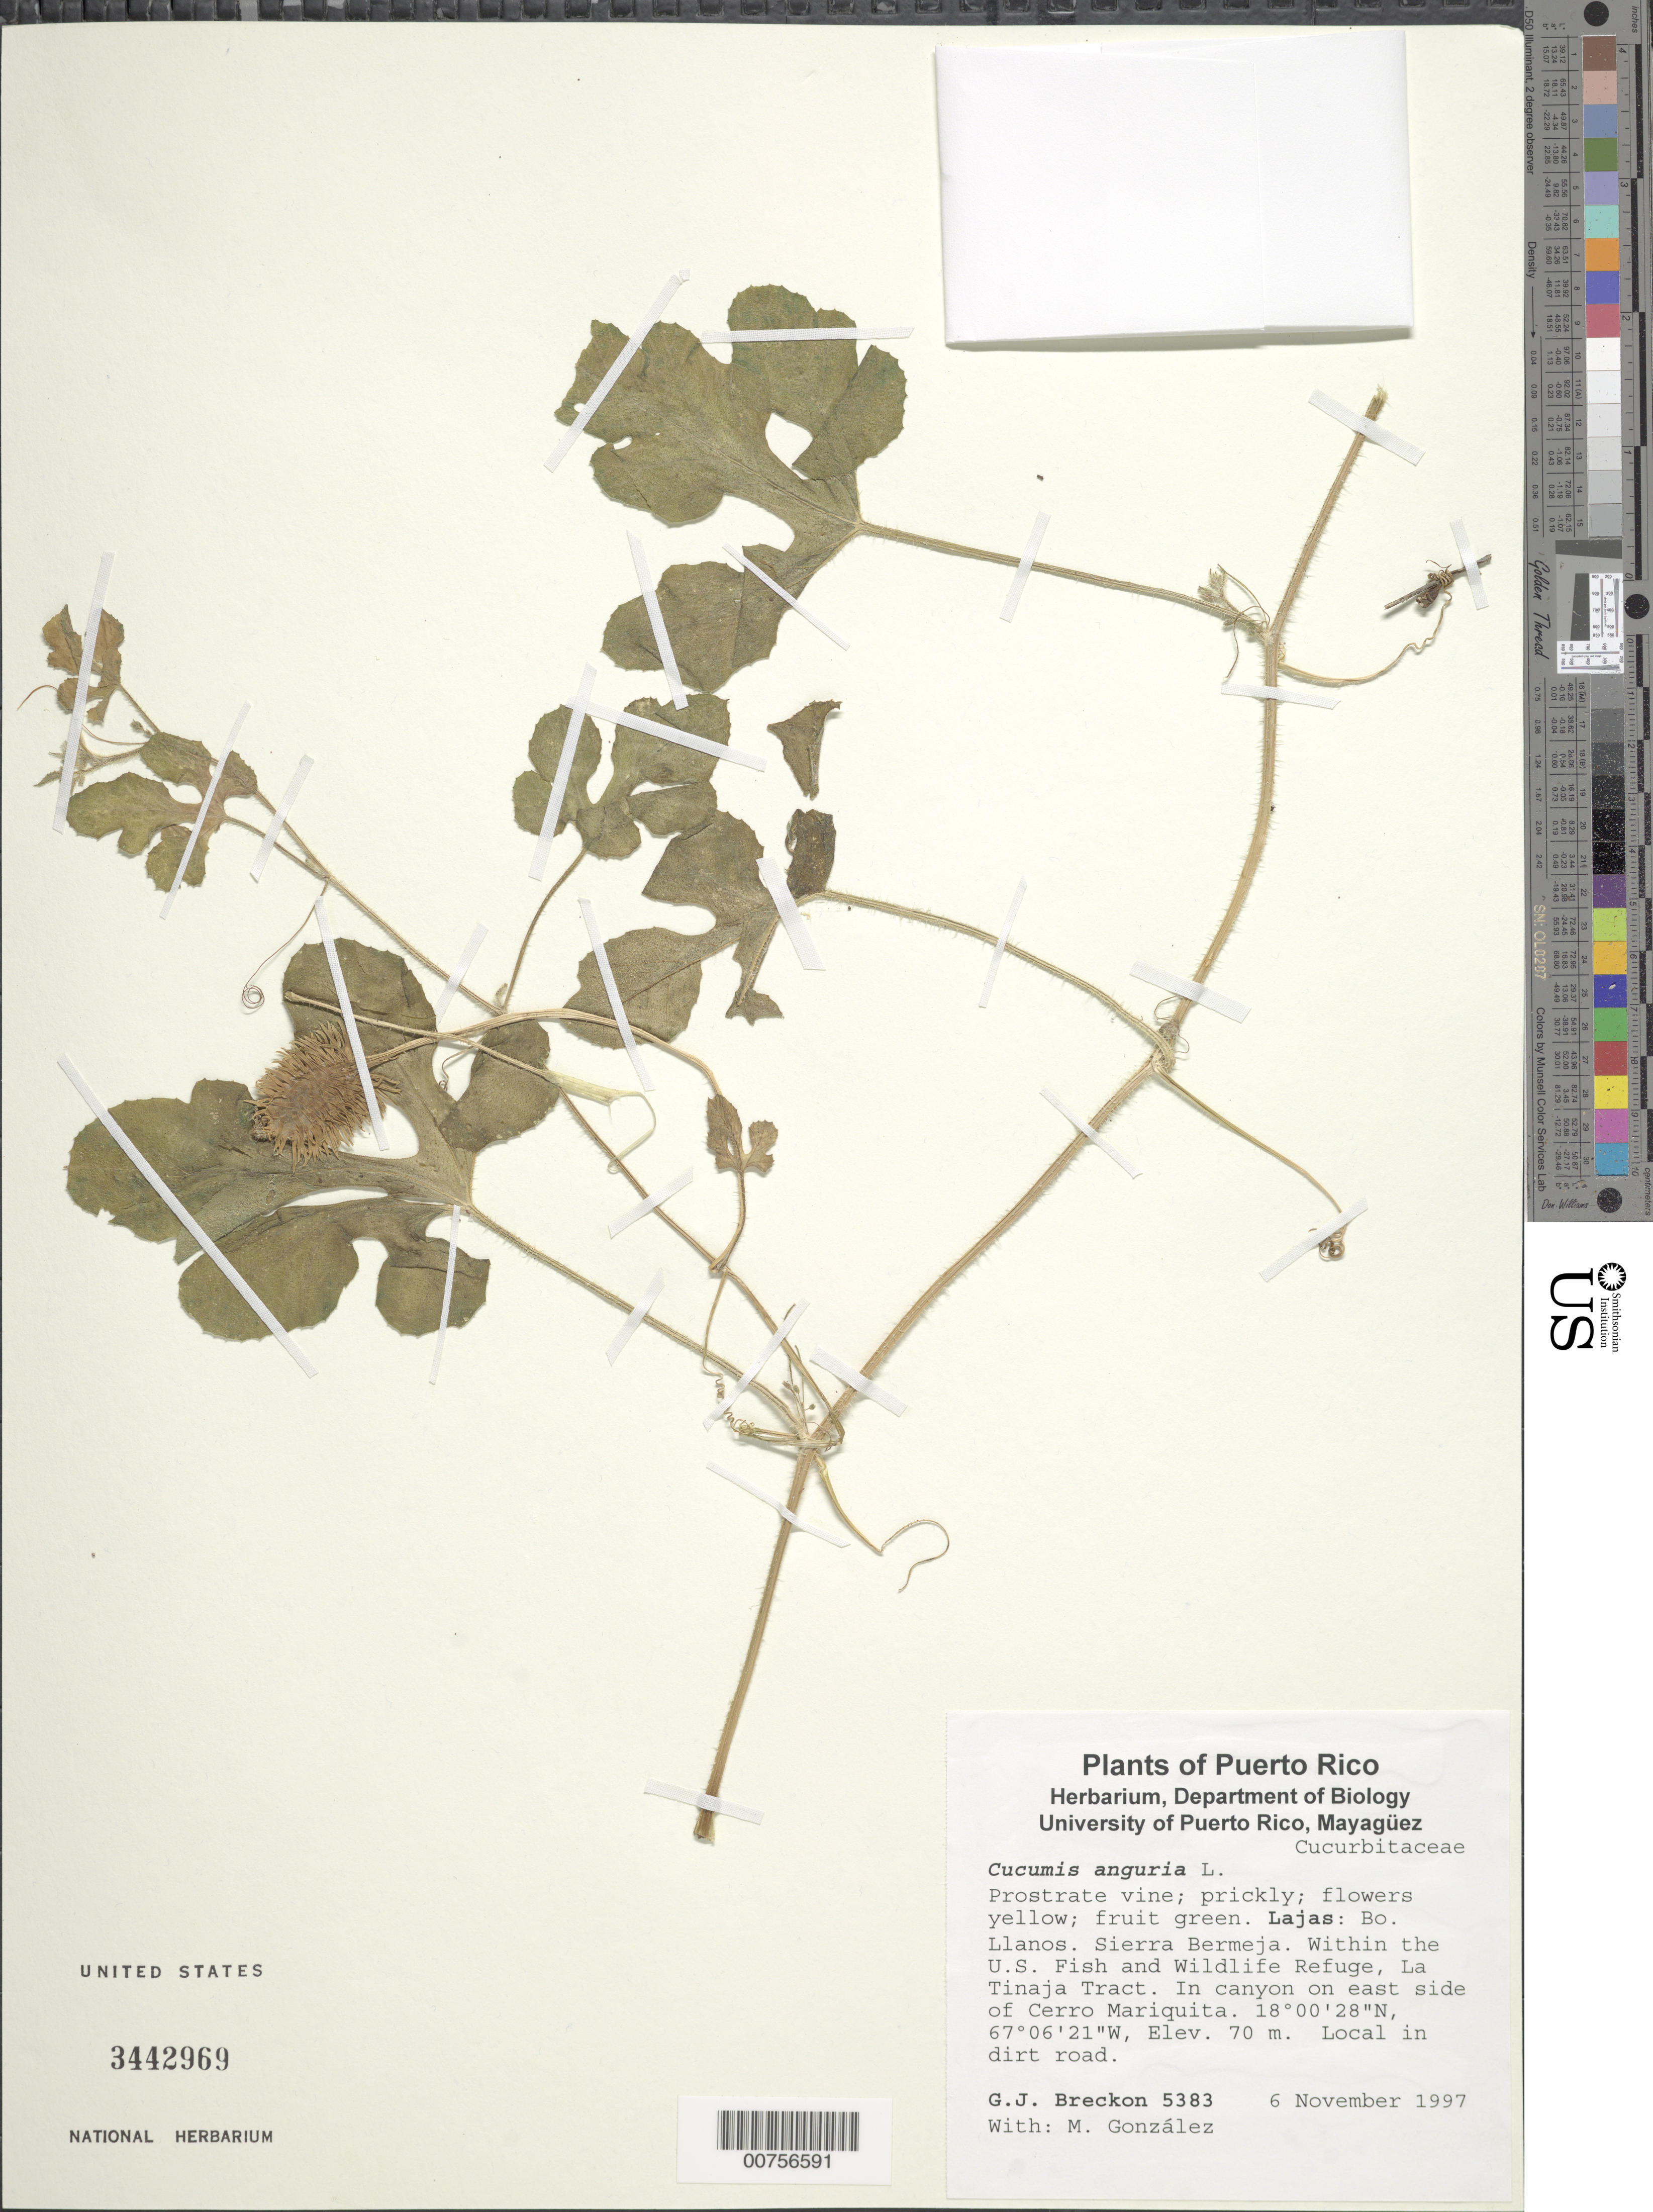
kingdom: Plantae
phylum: Tracheophyta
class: Magnoliopsida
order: Cucurbitales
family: Cucurbitaceae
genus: Cucumis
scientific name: Cucumis anguria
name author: L.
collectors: G. J. Breckon & M. González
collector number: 5383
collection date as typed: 06 Nov 1997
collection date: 1997-11-06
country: Puerto Rico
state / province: Lajas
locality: Lajas: Bo. Llanos. Sierra Bermeja. Within the U.S. Fish and Wildlife Refuge, La Tinaja Tract. In canyon on east side of Cerro Mariquita.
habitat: Local in dirt road.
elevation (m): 70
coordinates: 18.00777778, -67.10583333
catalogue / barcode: US 3442969